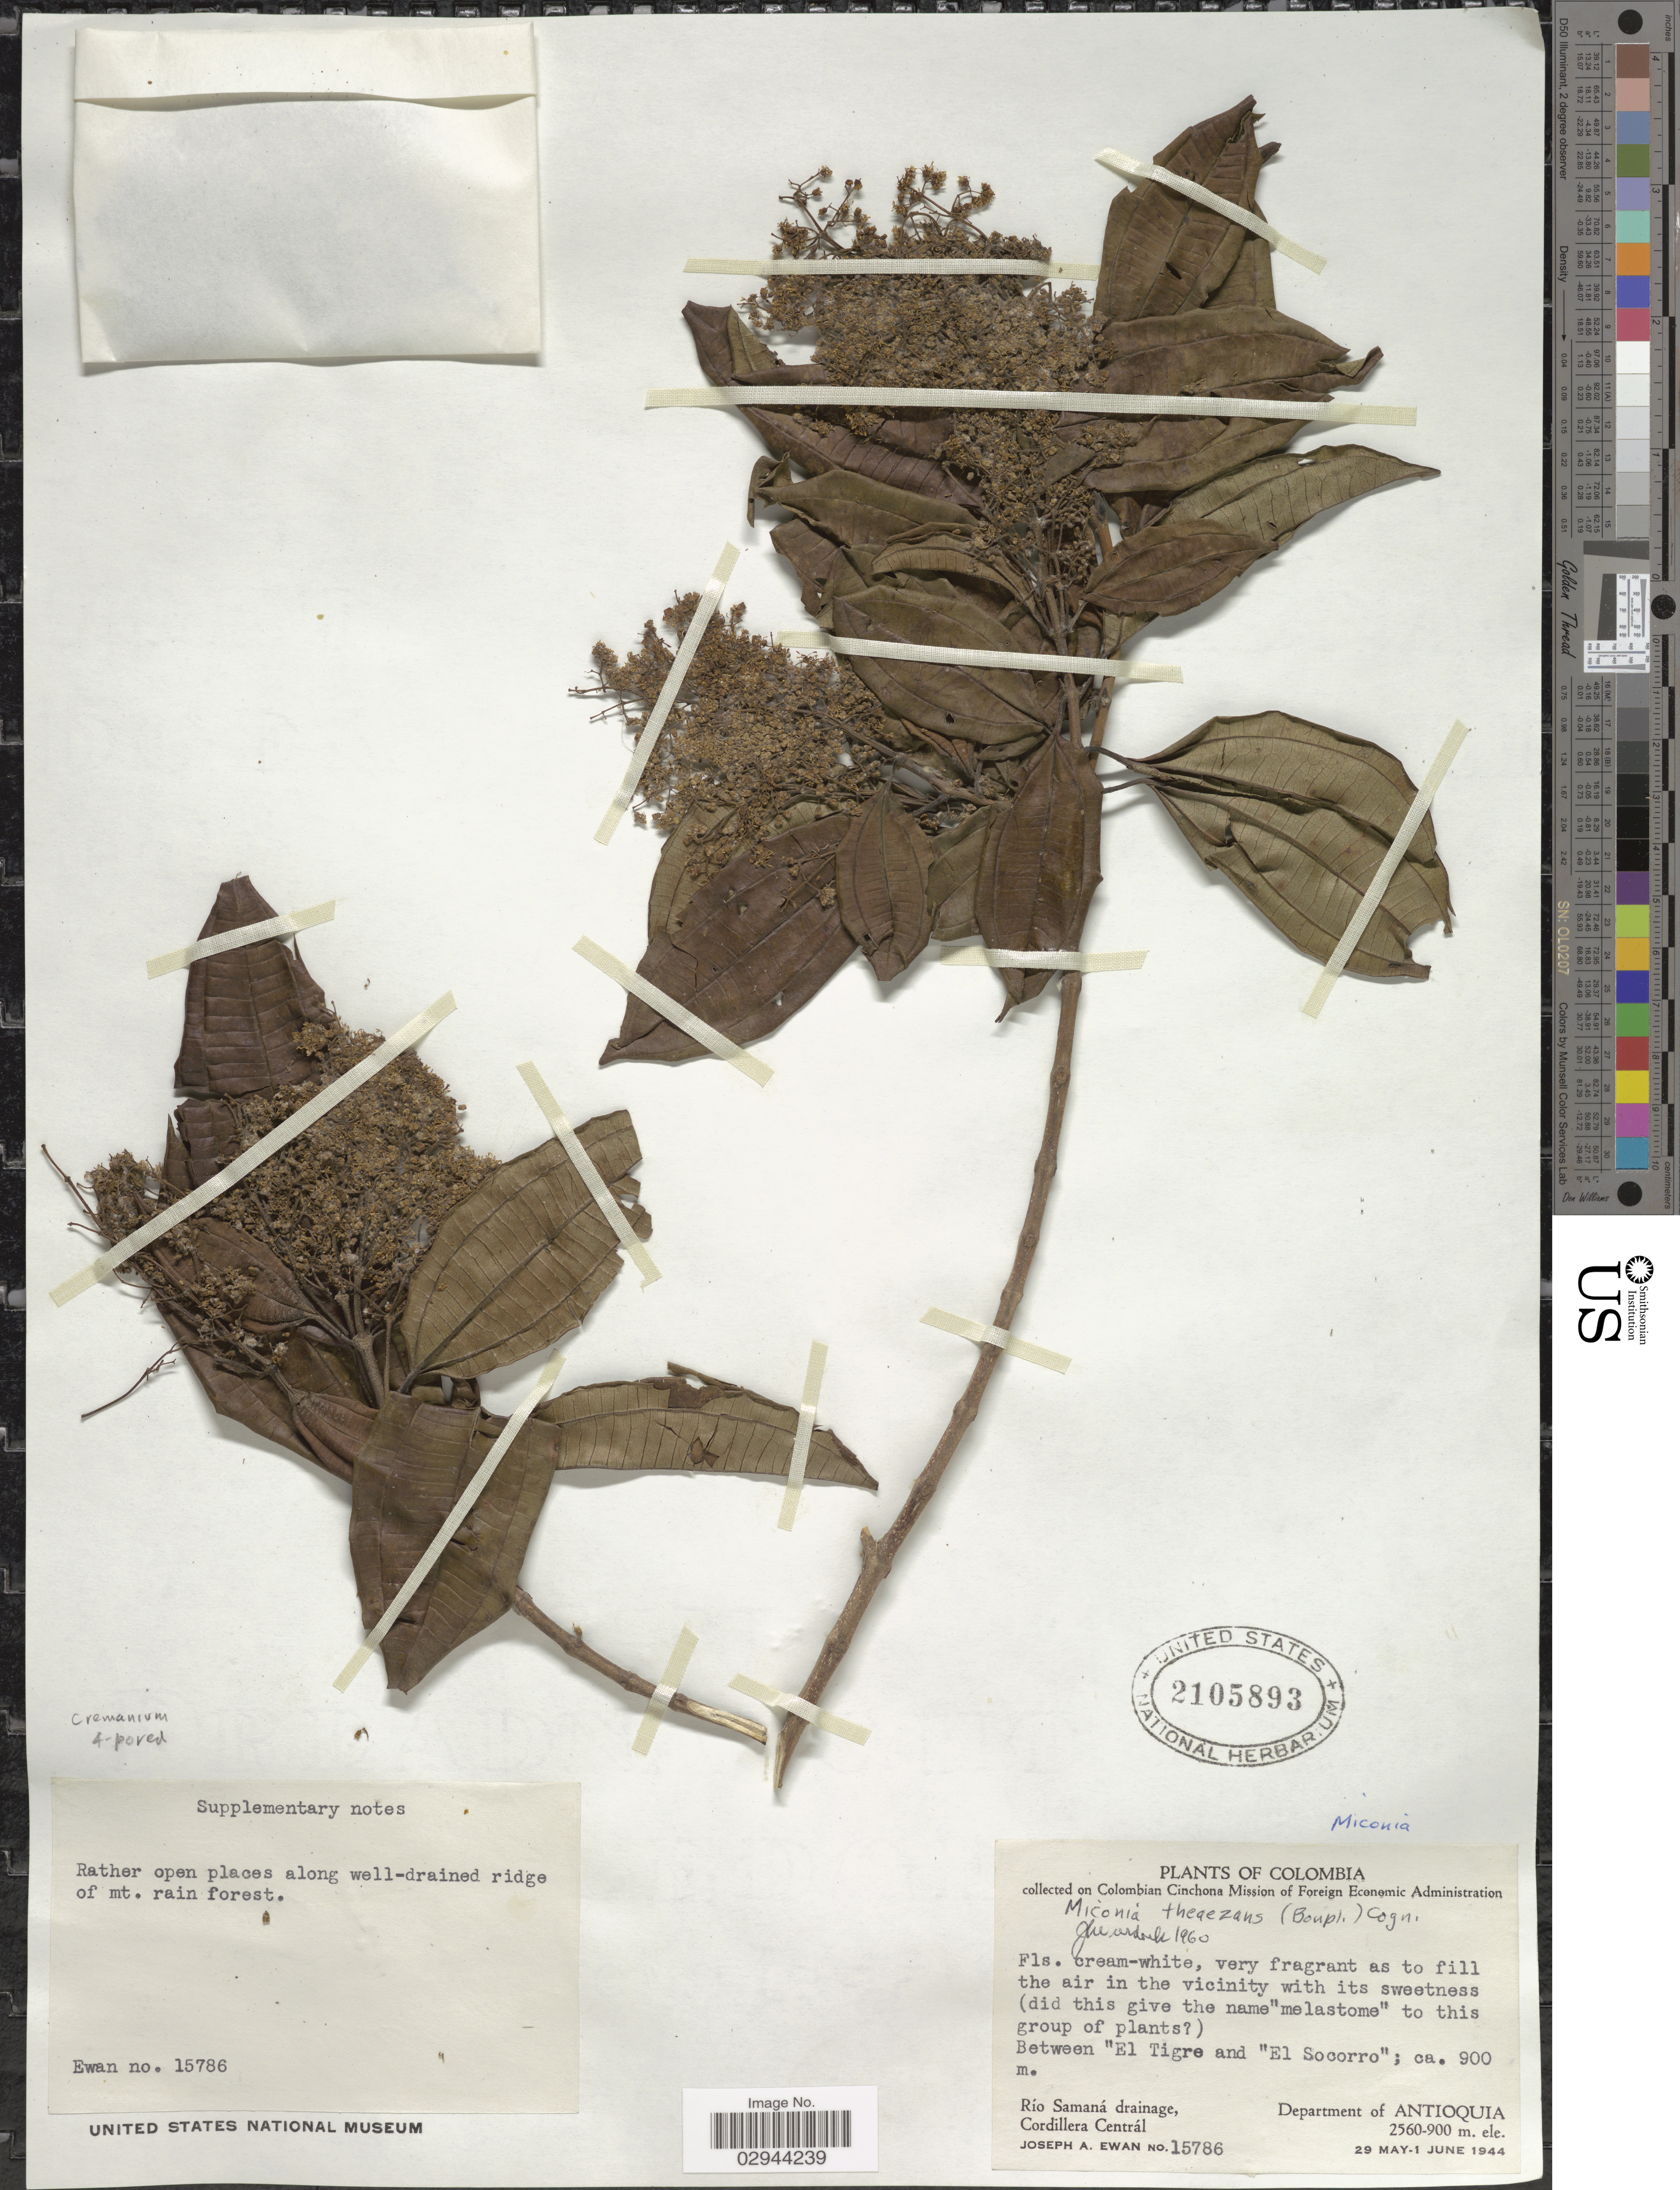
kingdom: Plantae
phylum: Tracheophyta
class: Magnoliopsida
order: Myrtales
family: Melastomataceae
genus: Miconia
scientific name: Miconia theizans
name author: (Bonpl.) Cogn.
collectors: J. A. Ewan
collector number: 15786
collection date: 1944-05-29/1944-06-01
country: Colombia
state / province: Antioquia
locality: Between El Tigre and "El Socorro", Río Samaná drainage, Cordillera Centrál, Departamento of Antioquia.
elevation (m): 900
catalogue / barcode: US 2105893